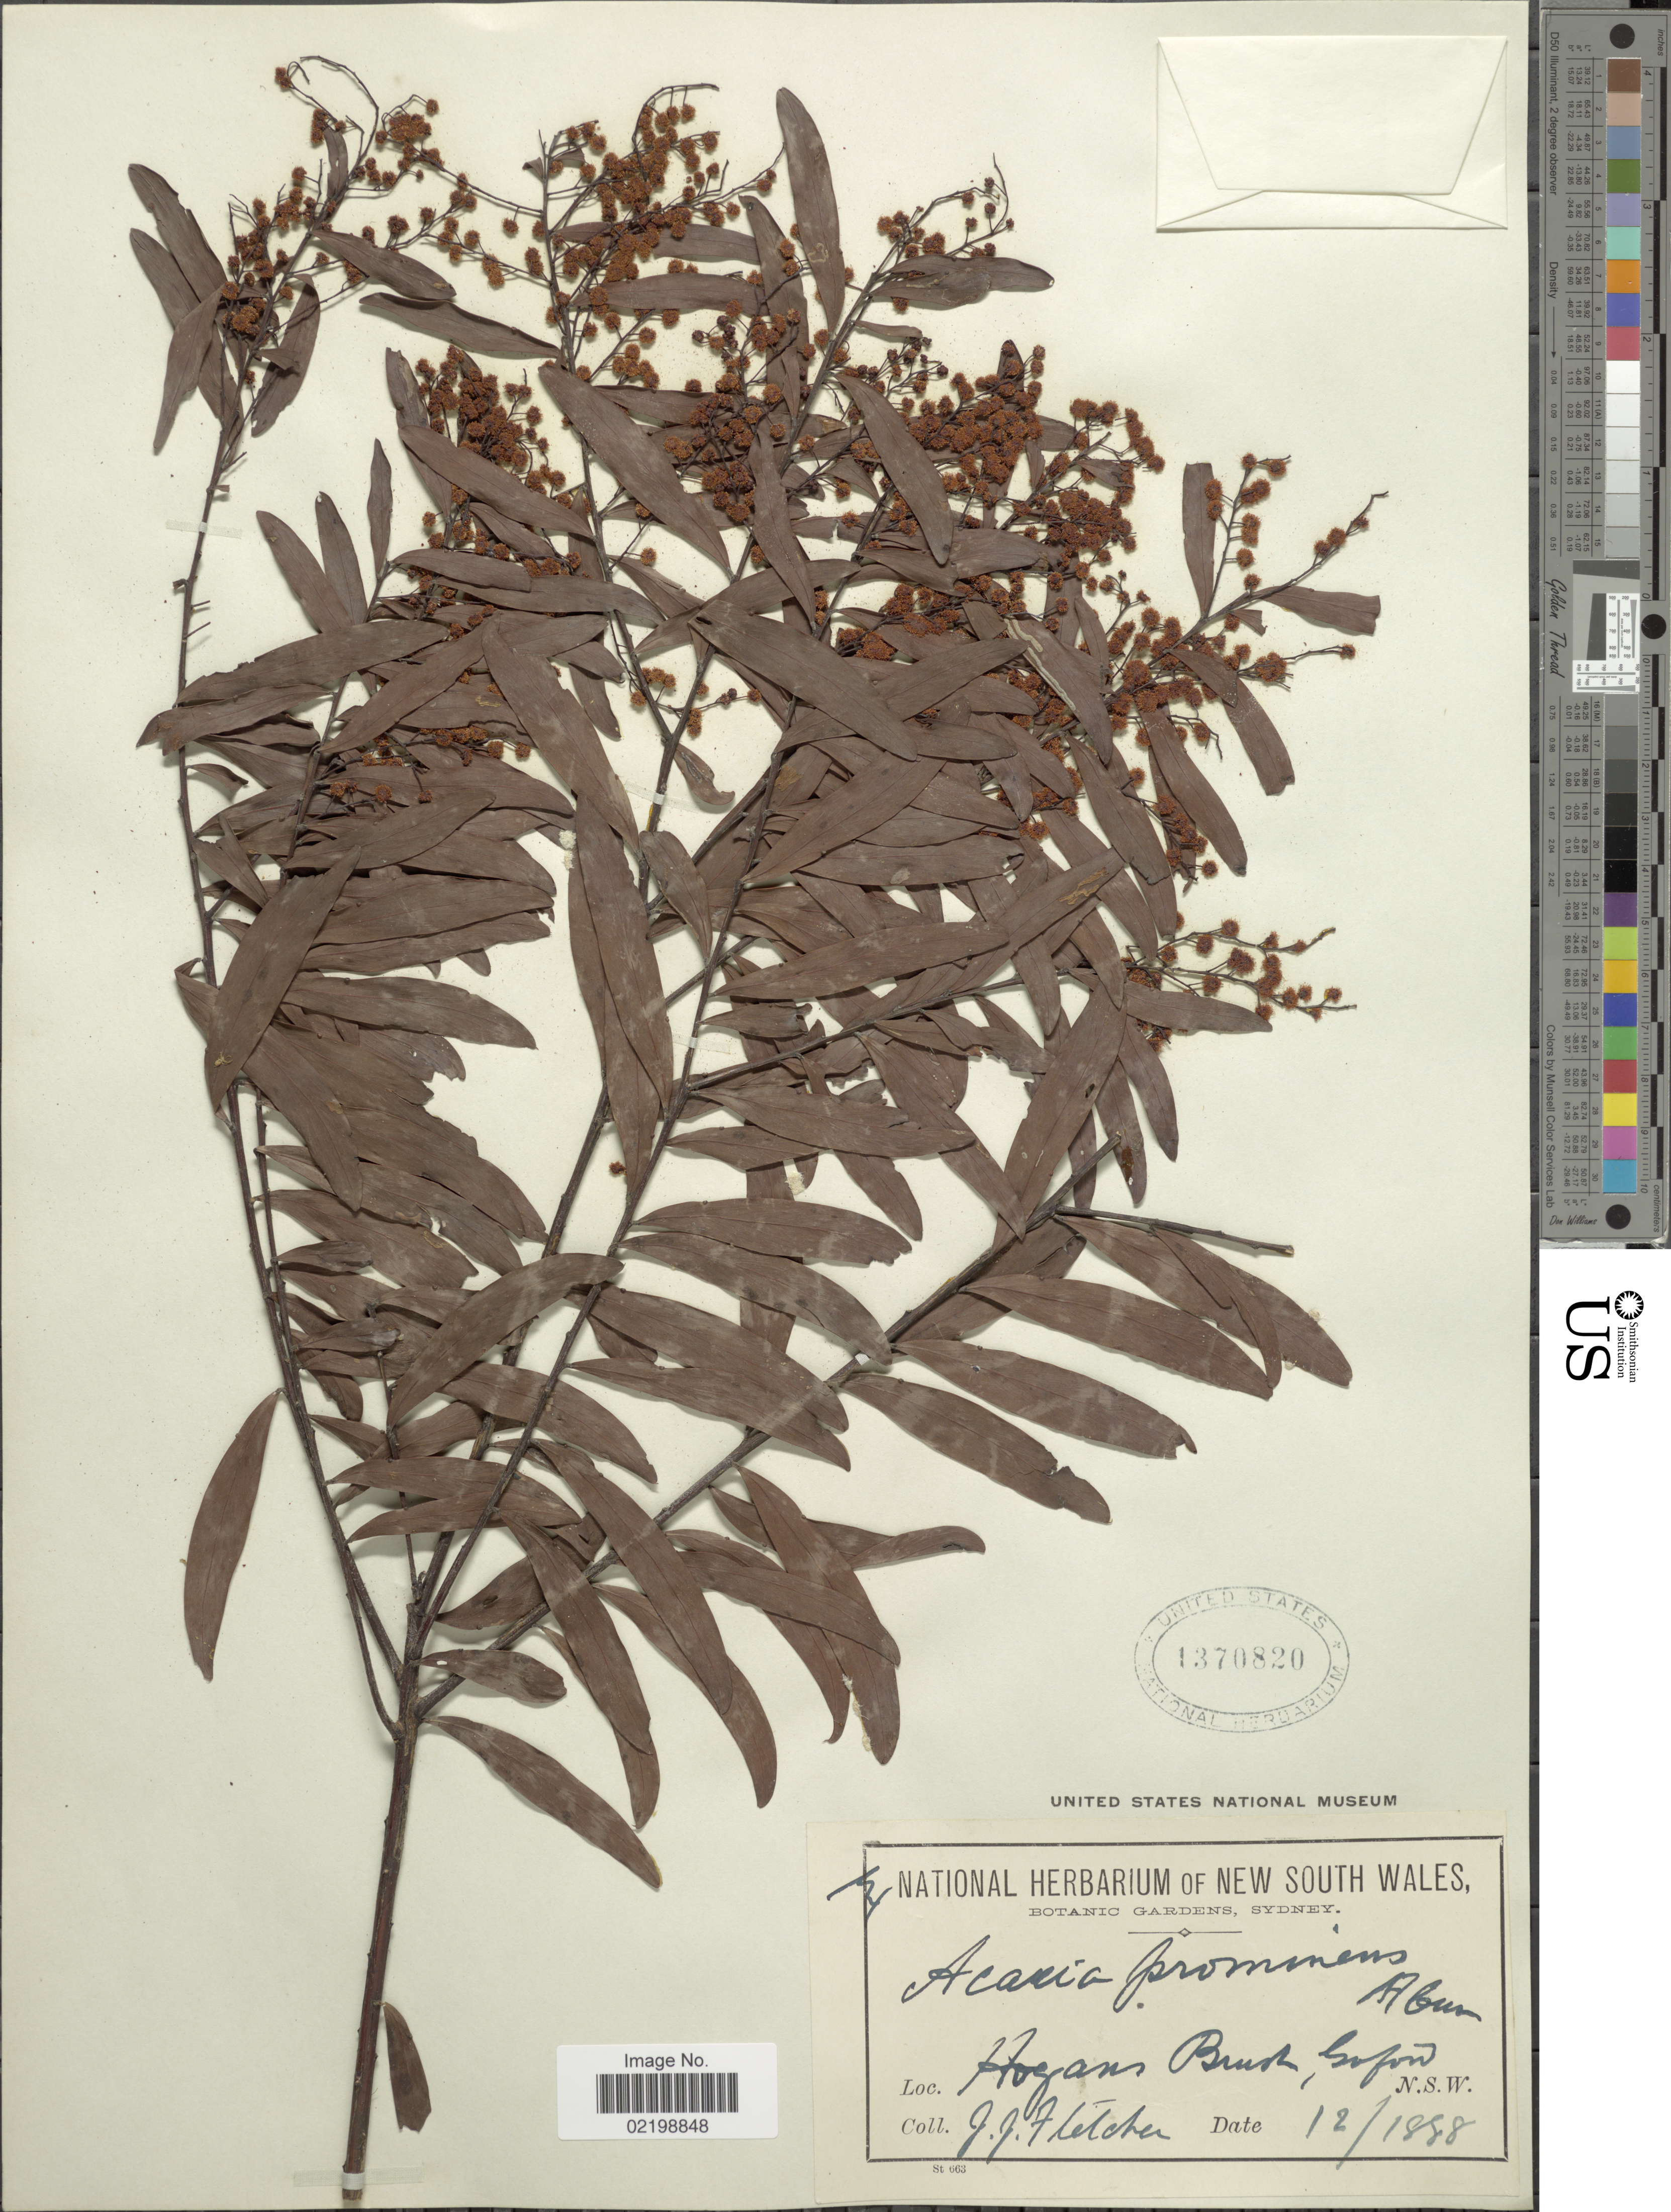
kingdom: Plantae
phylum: Tracheophyta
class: Magnoliopsida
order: Fabales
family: Fabaceae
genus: Acacia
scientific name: Acacia linifolia var. prominens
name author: (G. Don) C. Moore & Betche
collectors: J. Fletcher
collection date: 1888-12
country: Australia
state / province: New South Wales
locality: Hograns Brust, Grofon, N.S.W.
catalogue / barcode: US 1370820